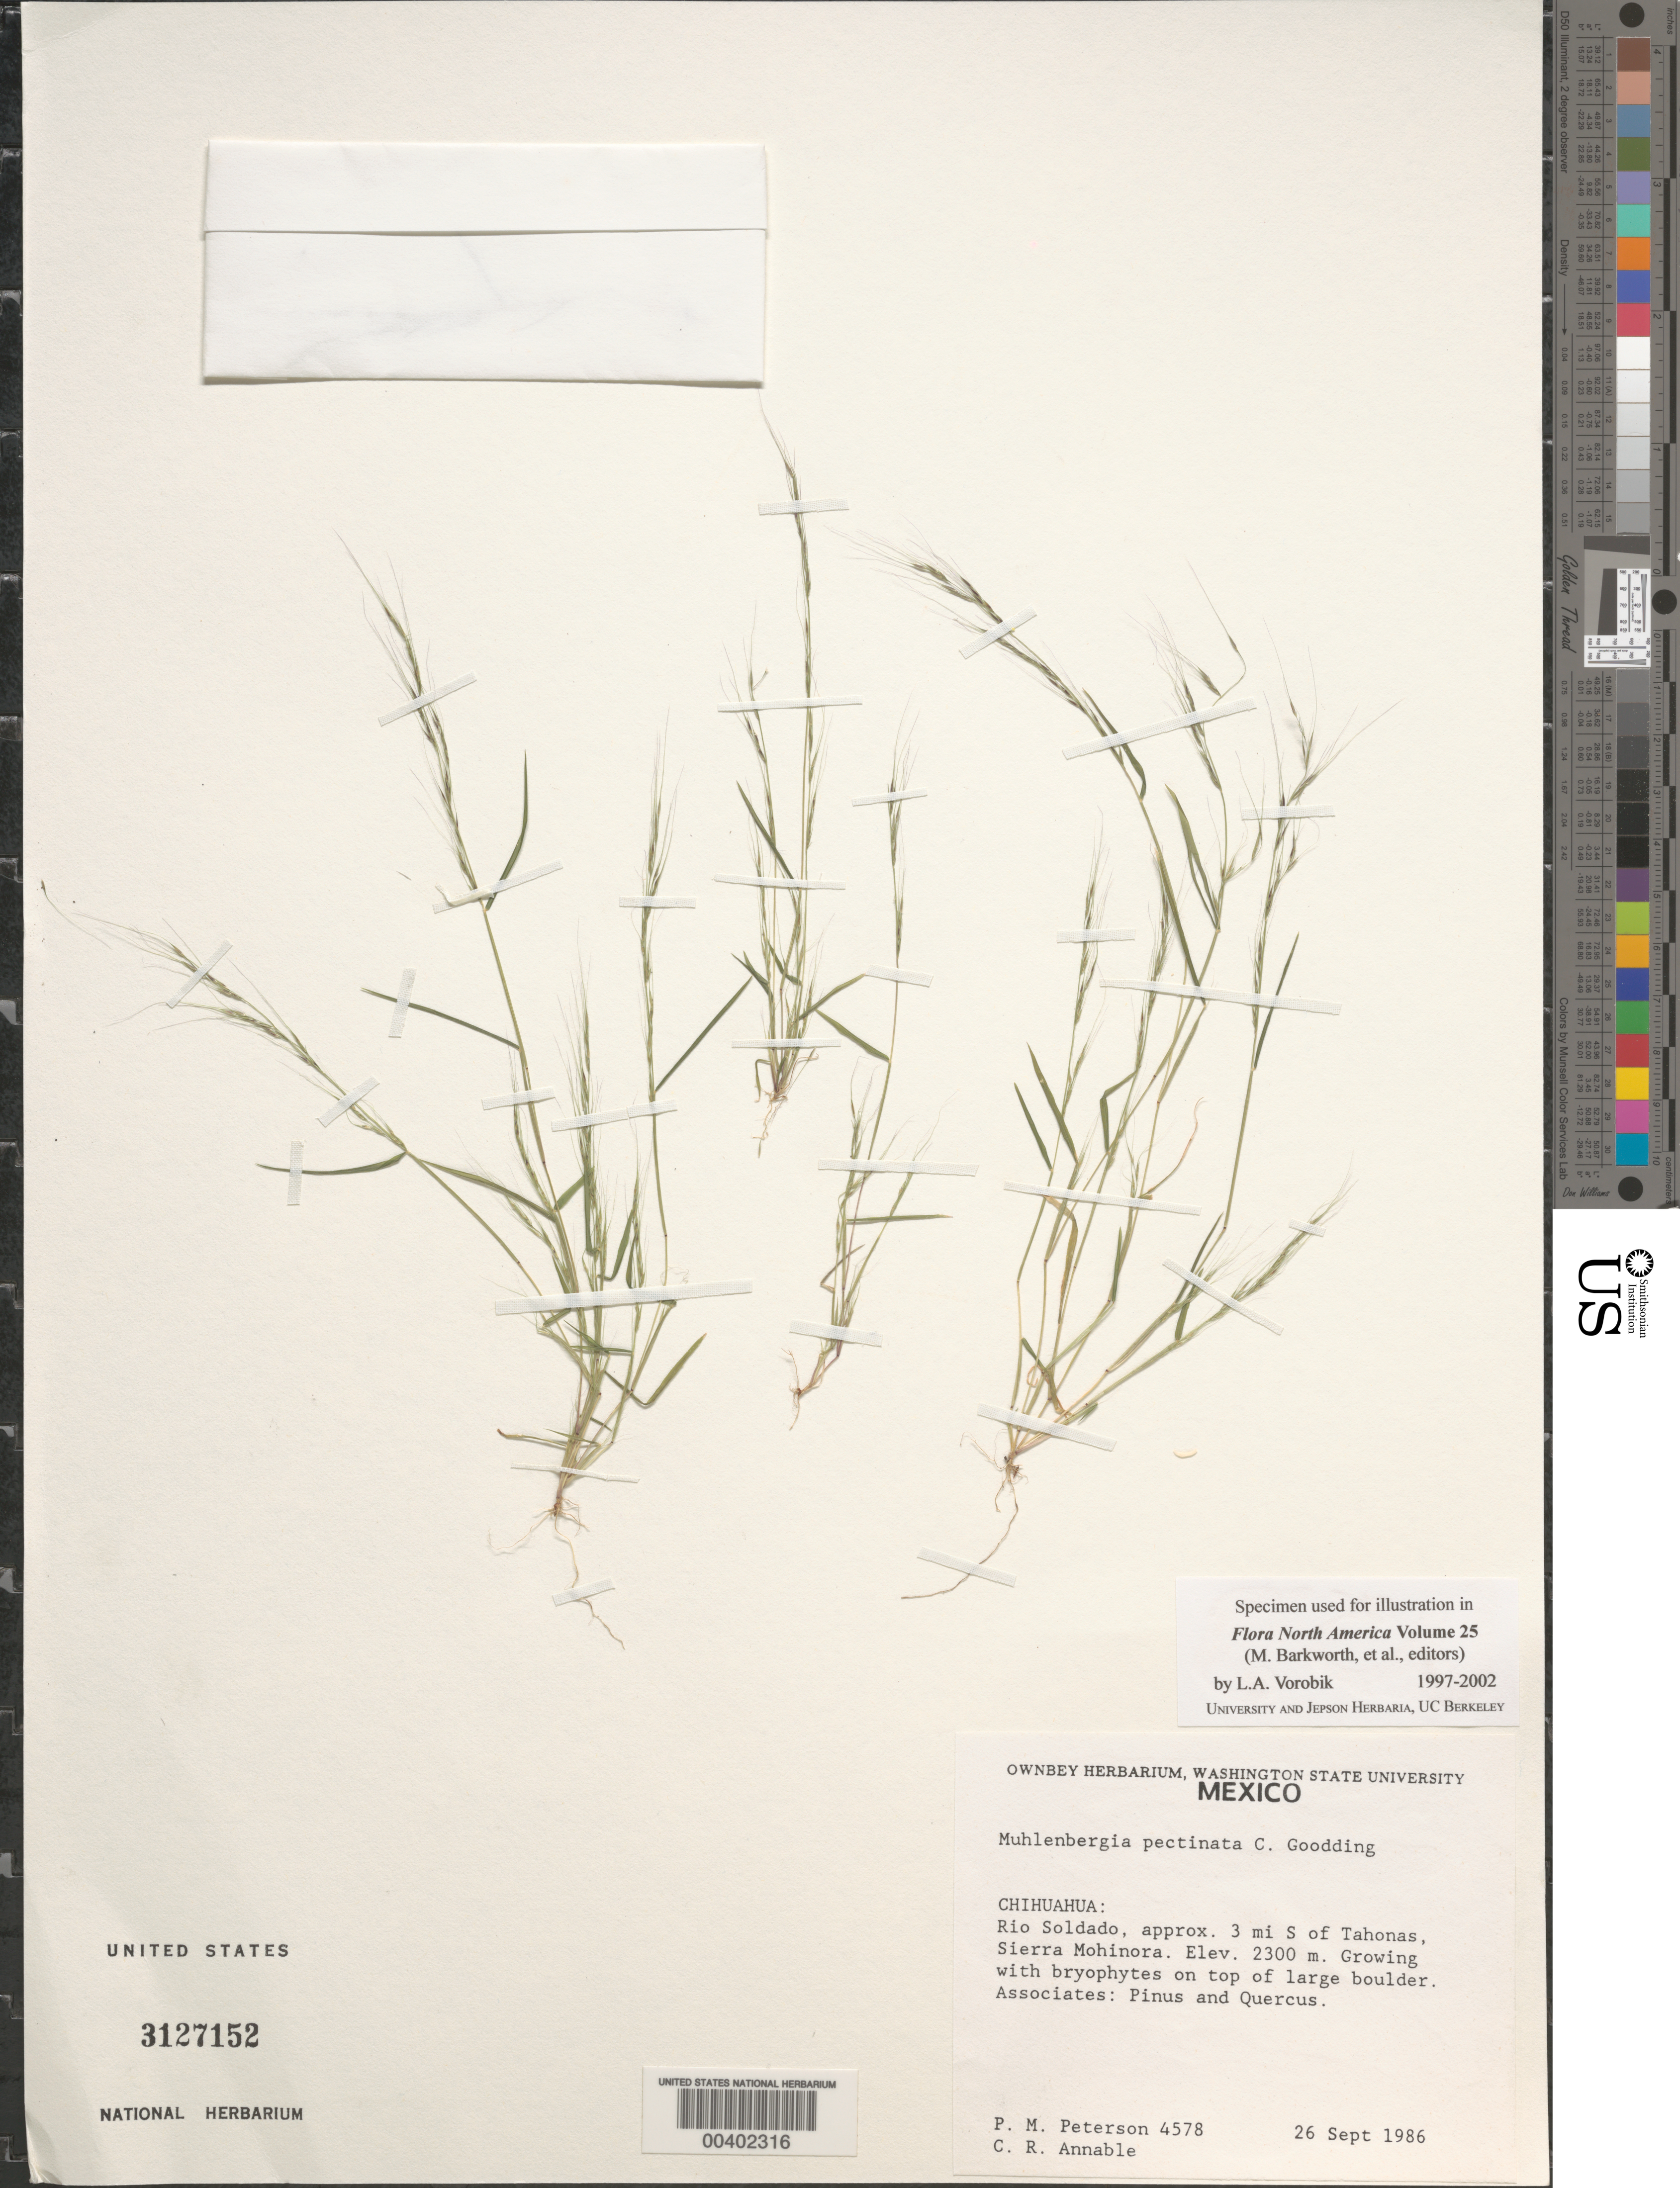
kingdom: Plantae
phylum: Tracheophyta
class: Liliopsida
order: Poales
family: Poaceae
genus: Muhlenbergia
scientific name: Muhlenbergia pectinata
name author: C.O. Goodd.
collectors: P. M. Peterson & C. R. Annable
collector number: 04578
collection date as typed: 26 Sep 1986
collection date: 1986-09-26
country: Mexico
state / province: Chihuahua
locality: Sierra Mohinora, Rio Soldado, approximately 3 miles south of Tahonas.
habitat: Growing with bryophytes on top of large boulder. Dominants: Pinus and Quercus.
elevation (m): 2300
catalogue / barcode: US 3127152